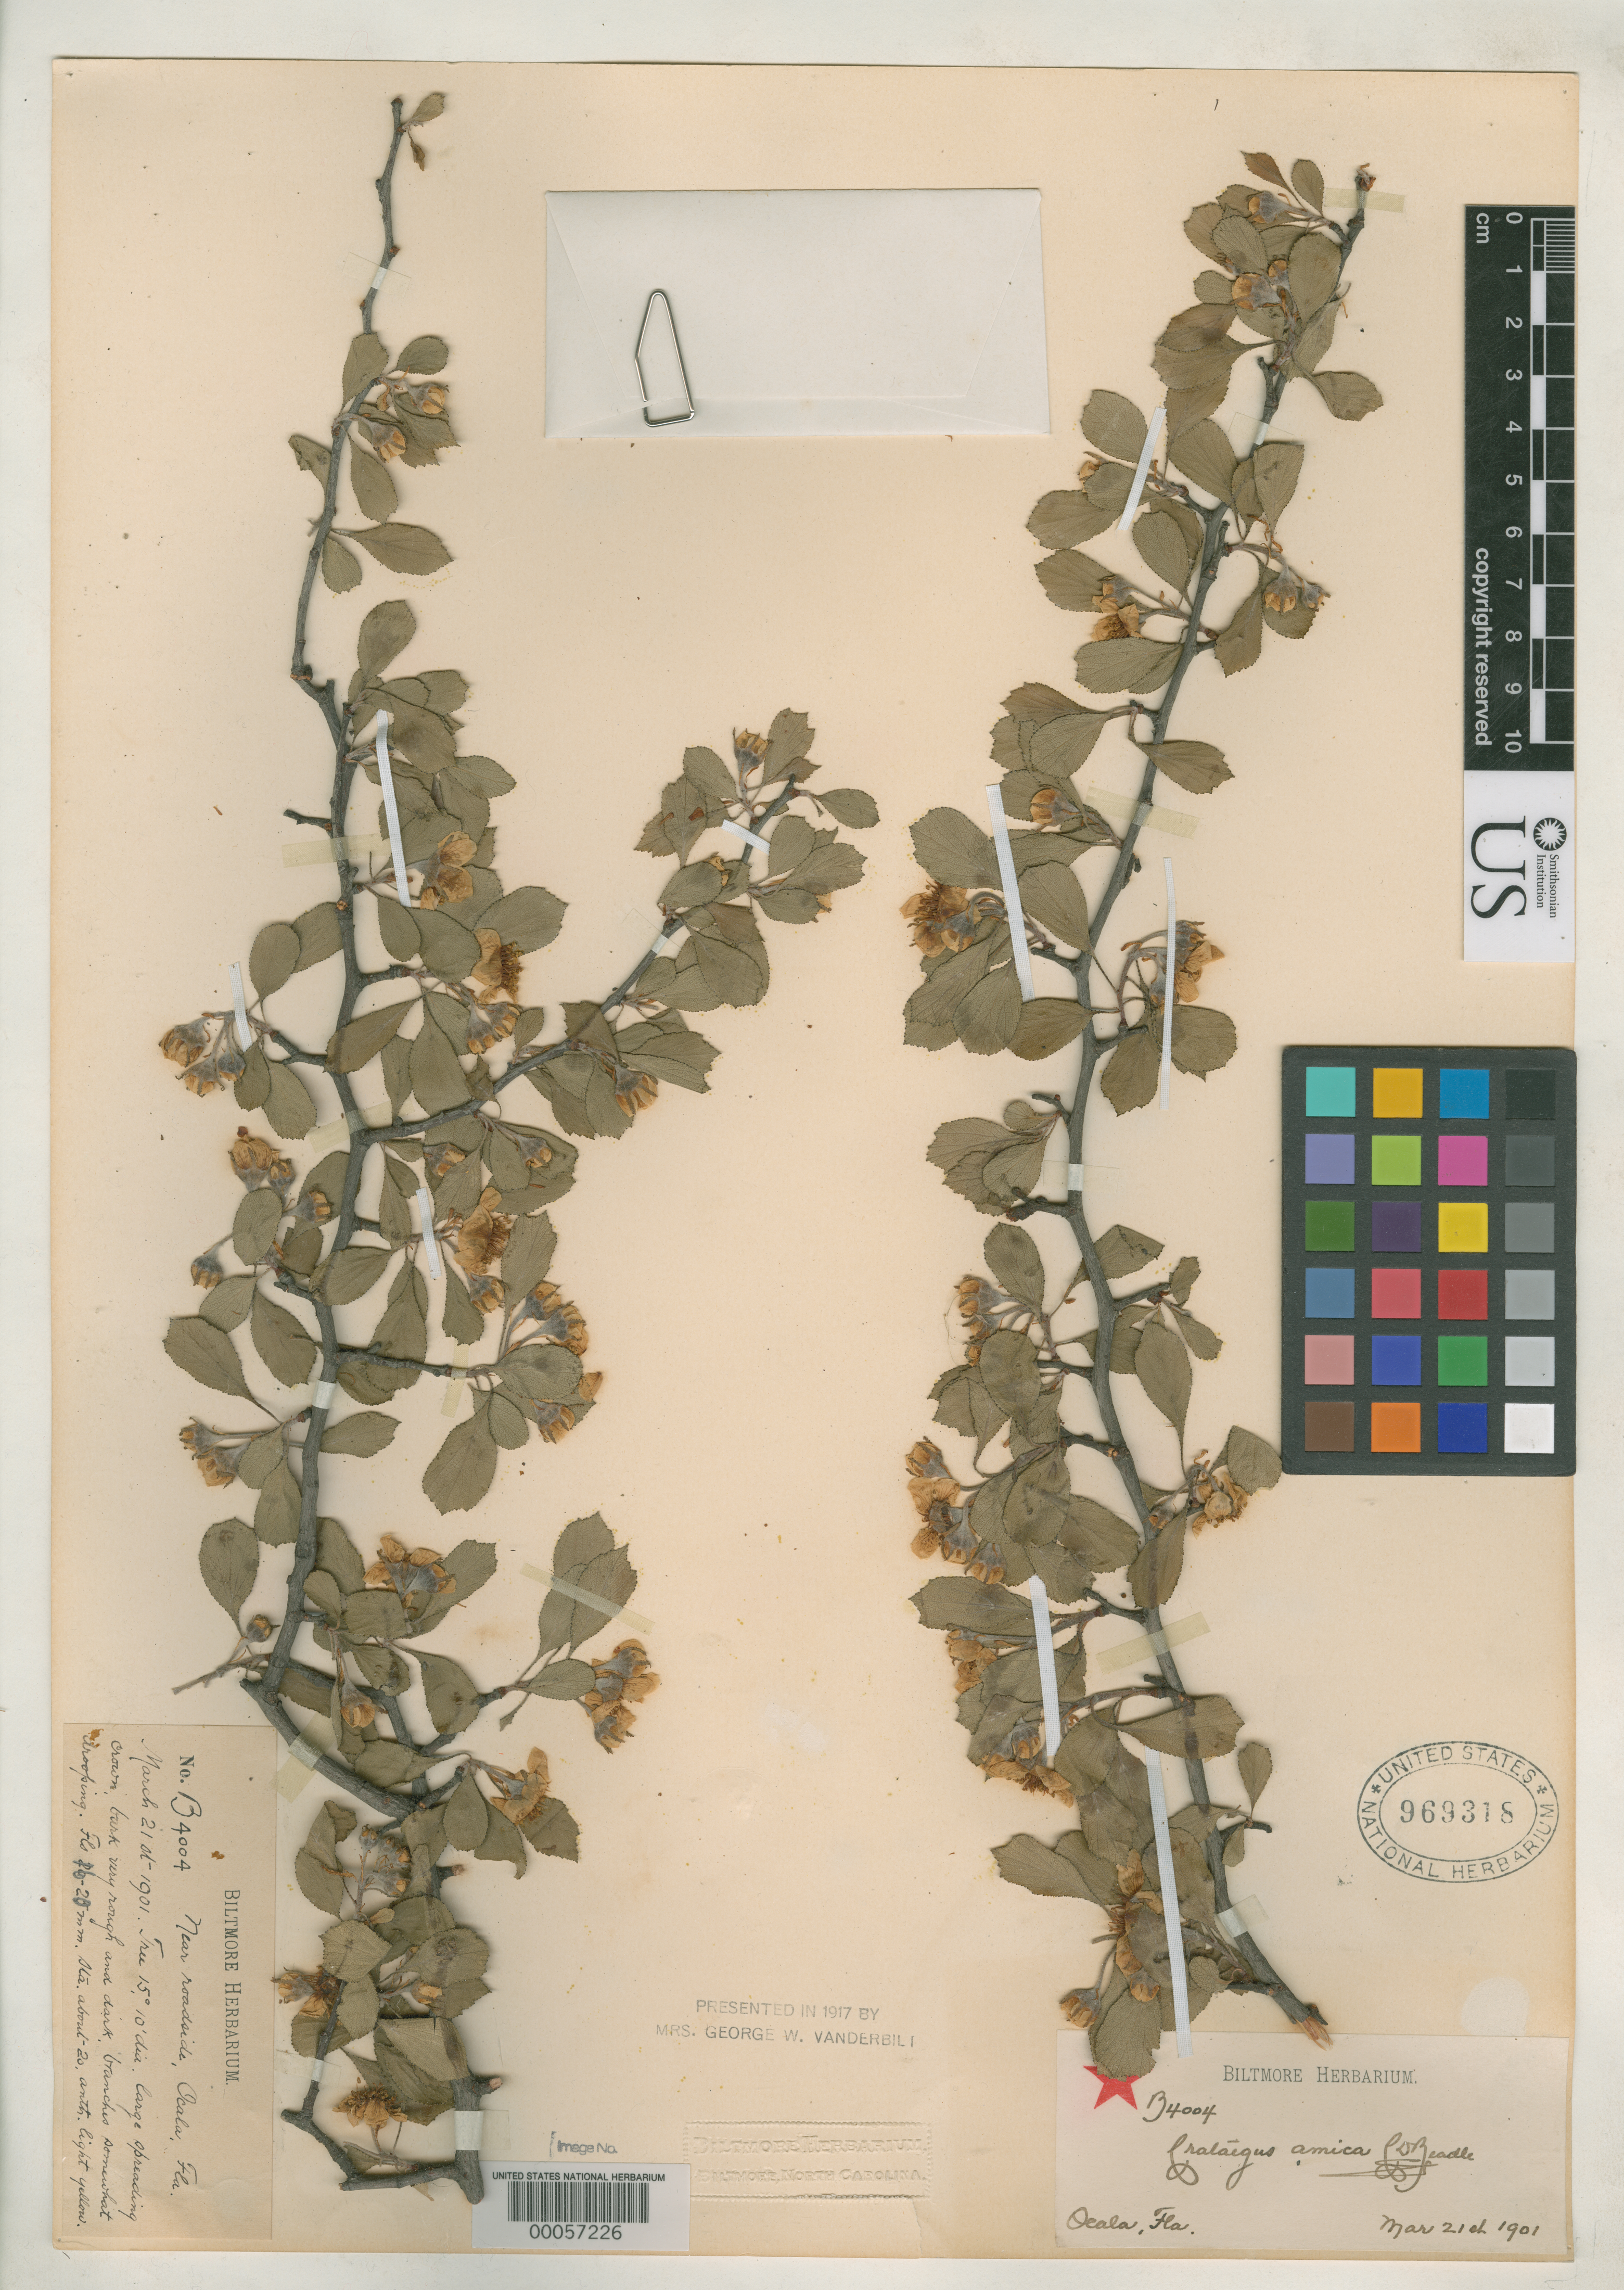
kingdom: Plantae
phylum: Tracheophyta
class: Magnoliopsida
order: Rosales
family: Rosaceae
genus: Crataegus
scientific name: Crataegus amica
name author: Beadle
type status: Syntype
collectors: C. Beadle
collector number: B 4004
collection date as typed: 21 Mar 1901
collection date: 1901-03-21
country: United States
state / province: Florida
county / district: Marion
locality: Ocala.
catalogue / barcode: US 969318